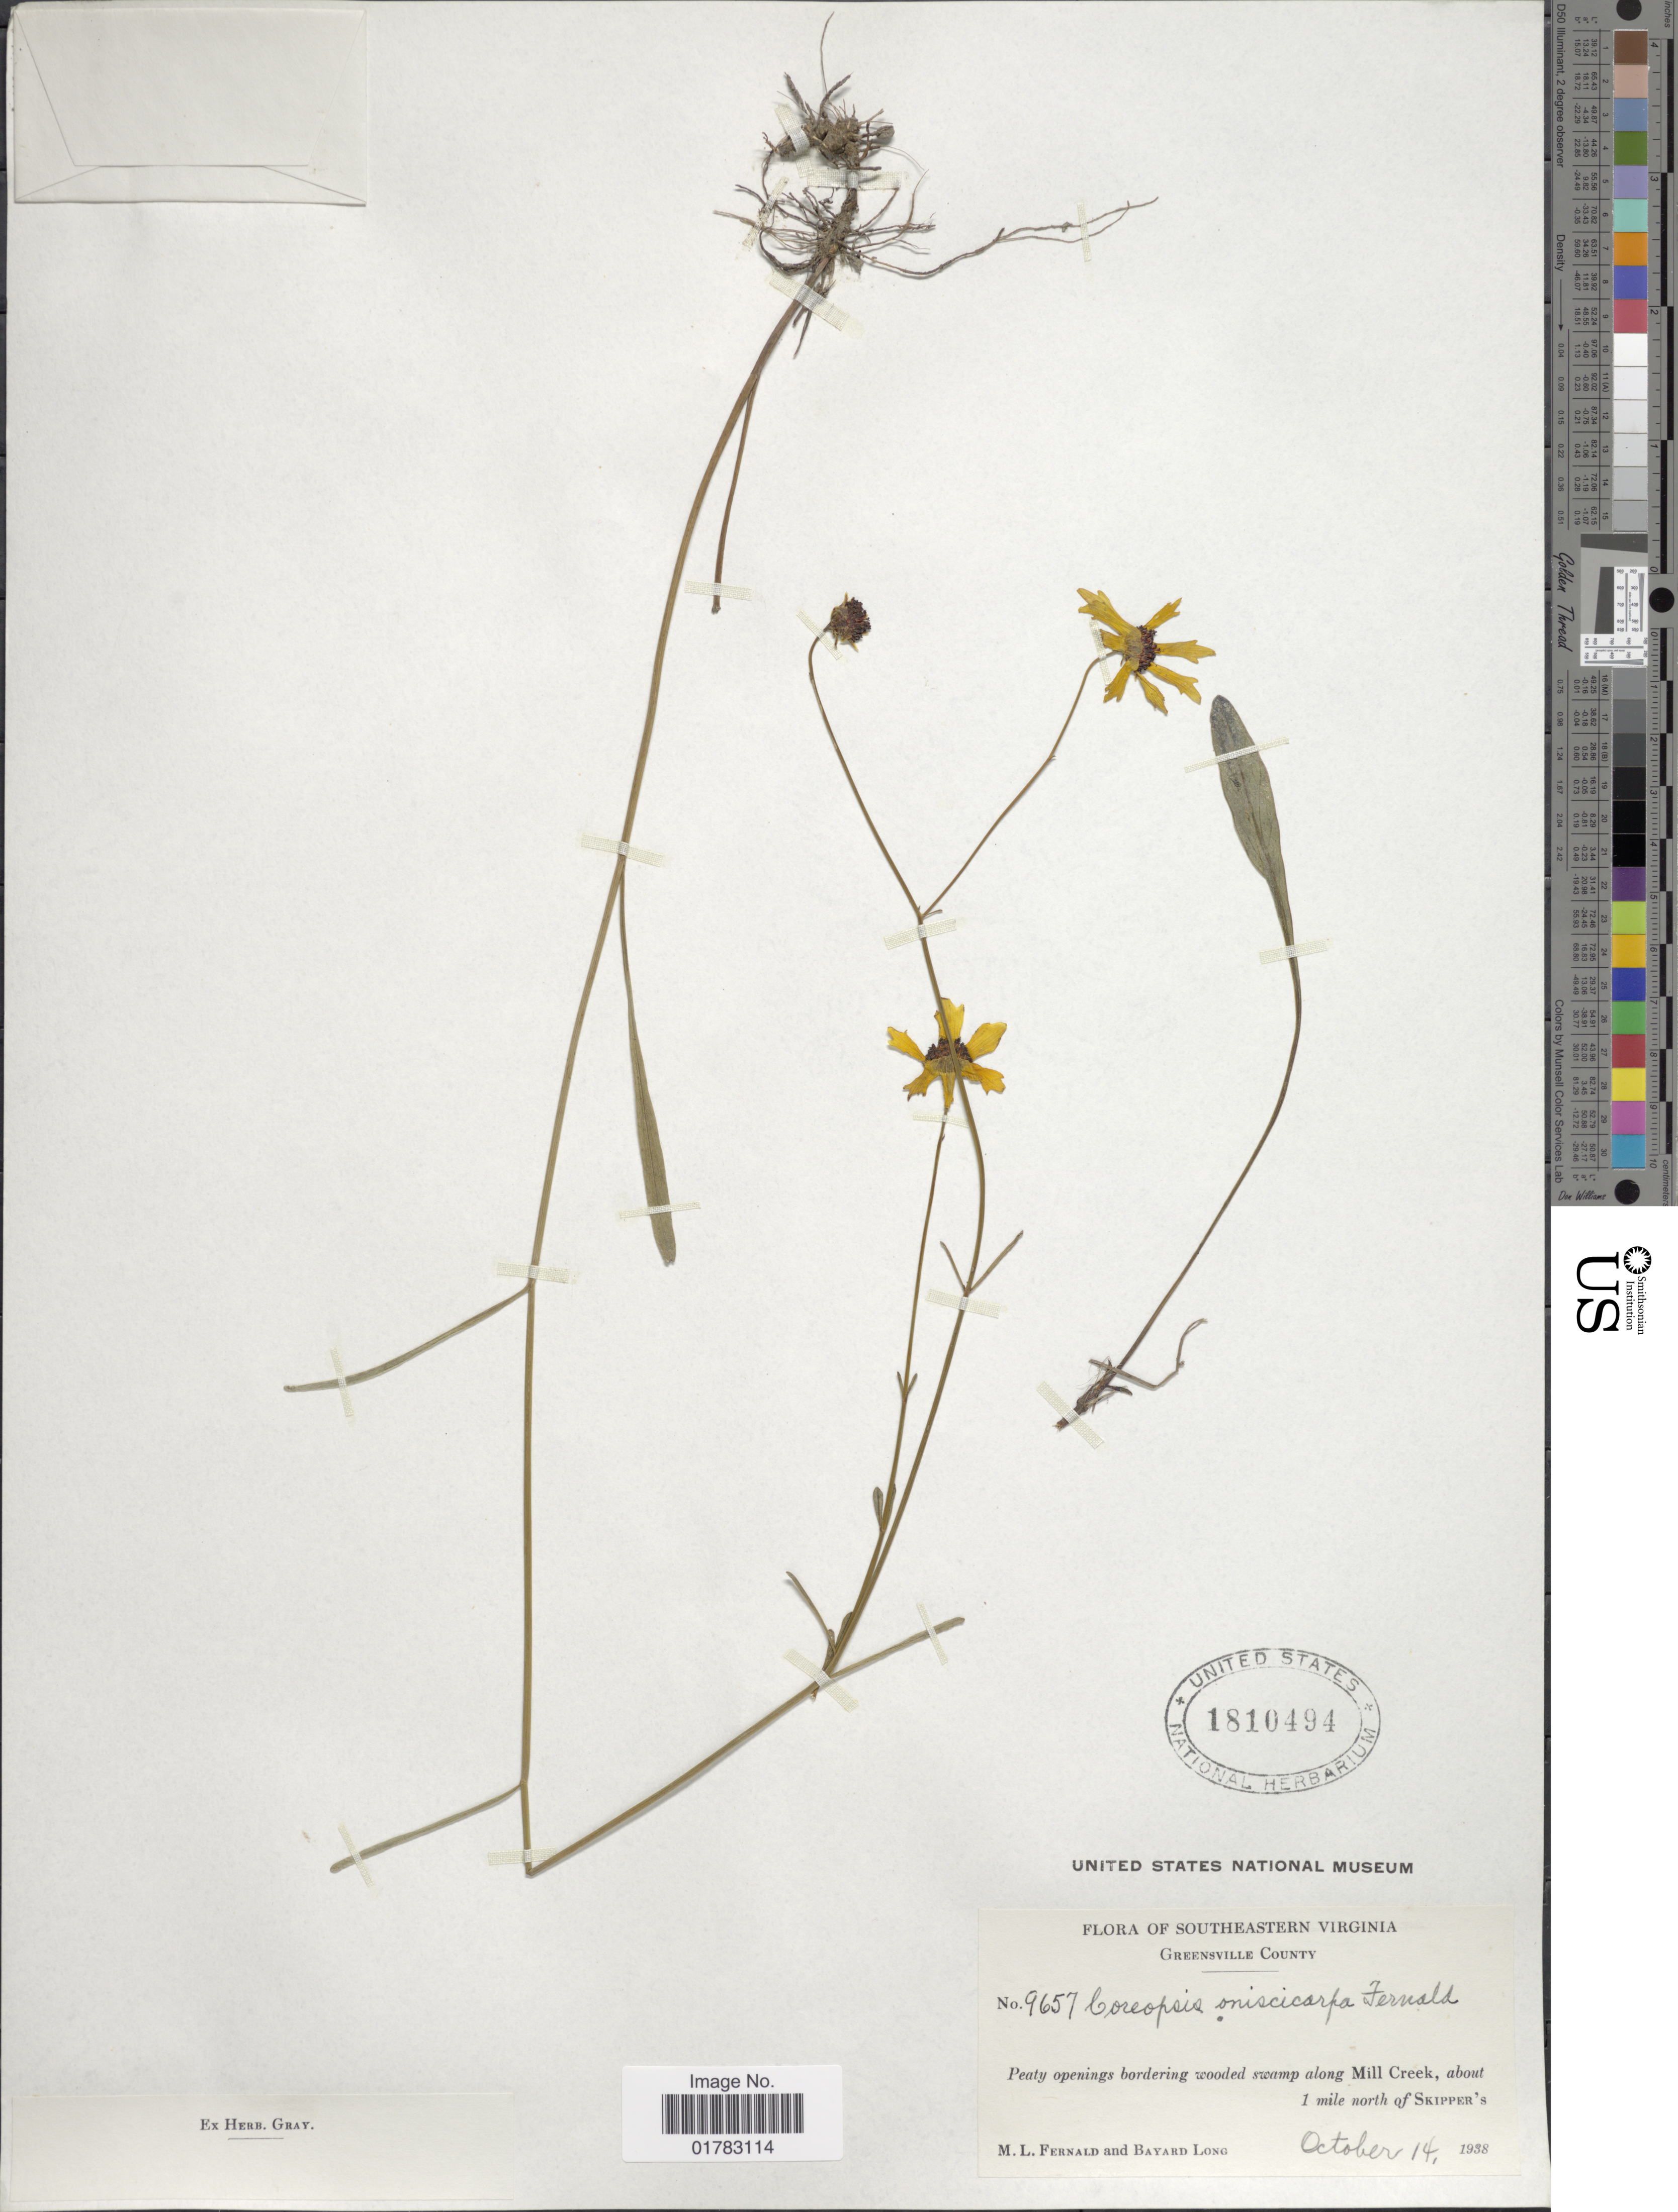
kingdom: Plantae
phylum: Tracheophyta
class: Magnoliopsida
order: Asterales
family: Asteraceae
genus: Coreopsis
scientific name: Coreopsis oniscicarpa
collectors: M. L. Fernald & B. Long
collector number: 9657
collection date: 1938-10-14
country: United States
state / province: Virginia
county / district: Greensville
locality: Southeastern Virginia, Greensville County, peaty openings bordering wooded swamp along Mill Creek, about 1 mile north of Skipper's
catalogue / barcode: US 1810494